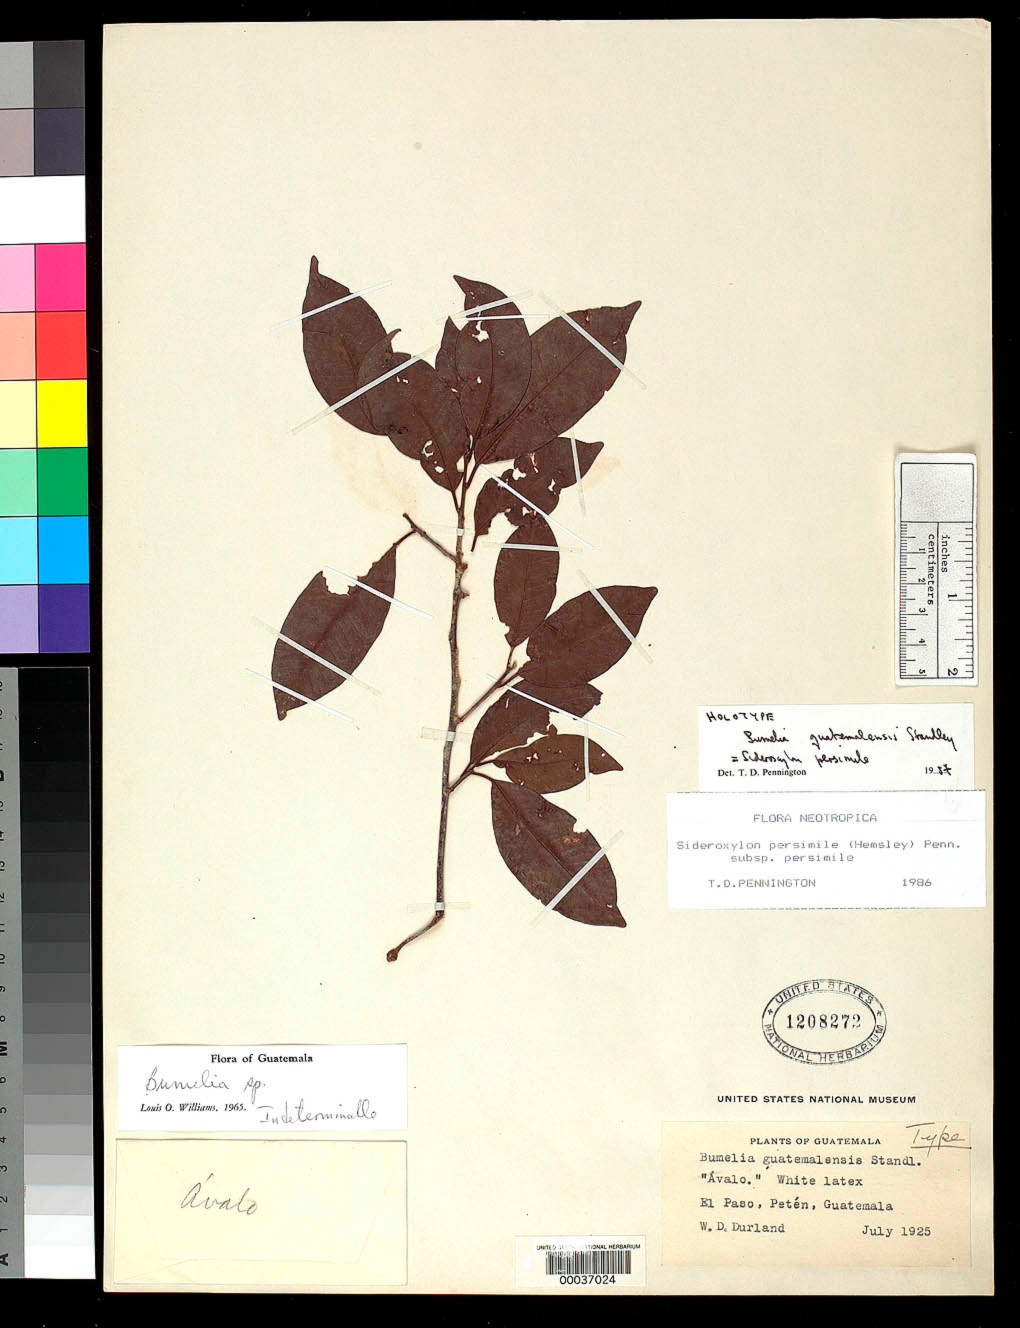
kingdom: Plantae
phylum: Tracheophyta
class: Magnoliopsida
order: Ericales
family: Sapotaceae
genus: Bumelia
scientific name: Bumelia guatemalensis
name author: Standl.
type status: Holotype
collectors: W. Durland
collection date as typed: Jul 1925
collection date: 1925-07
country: Guatemala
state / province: El Petén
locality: El Paso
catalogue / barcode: US 1208272